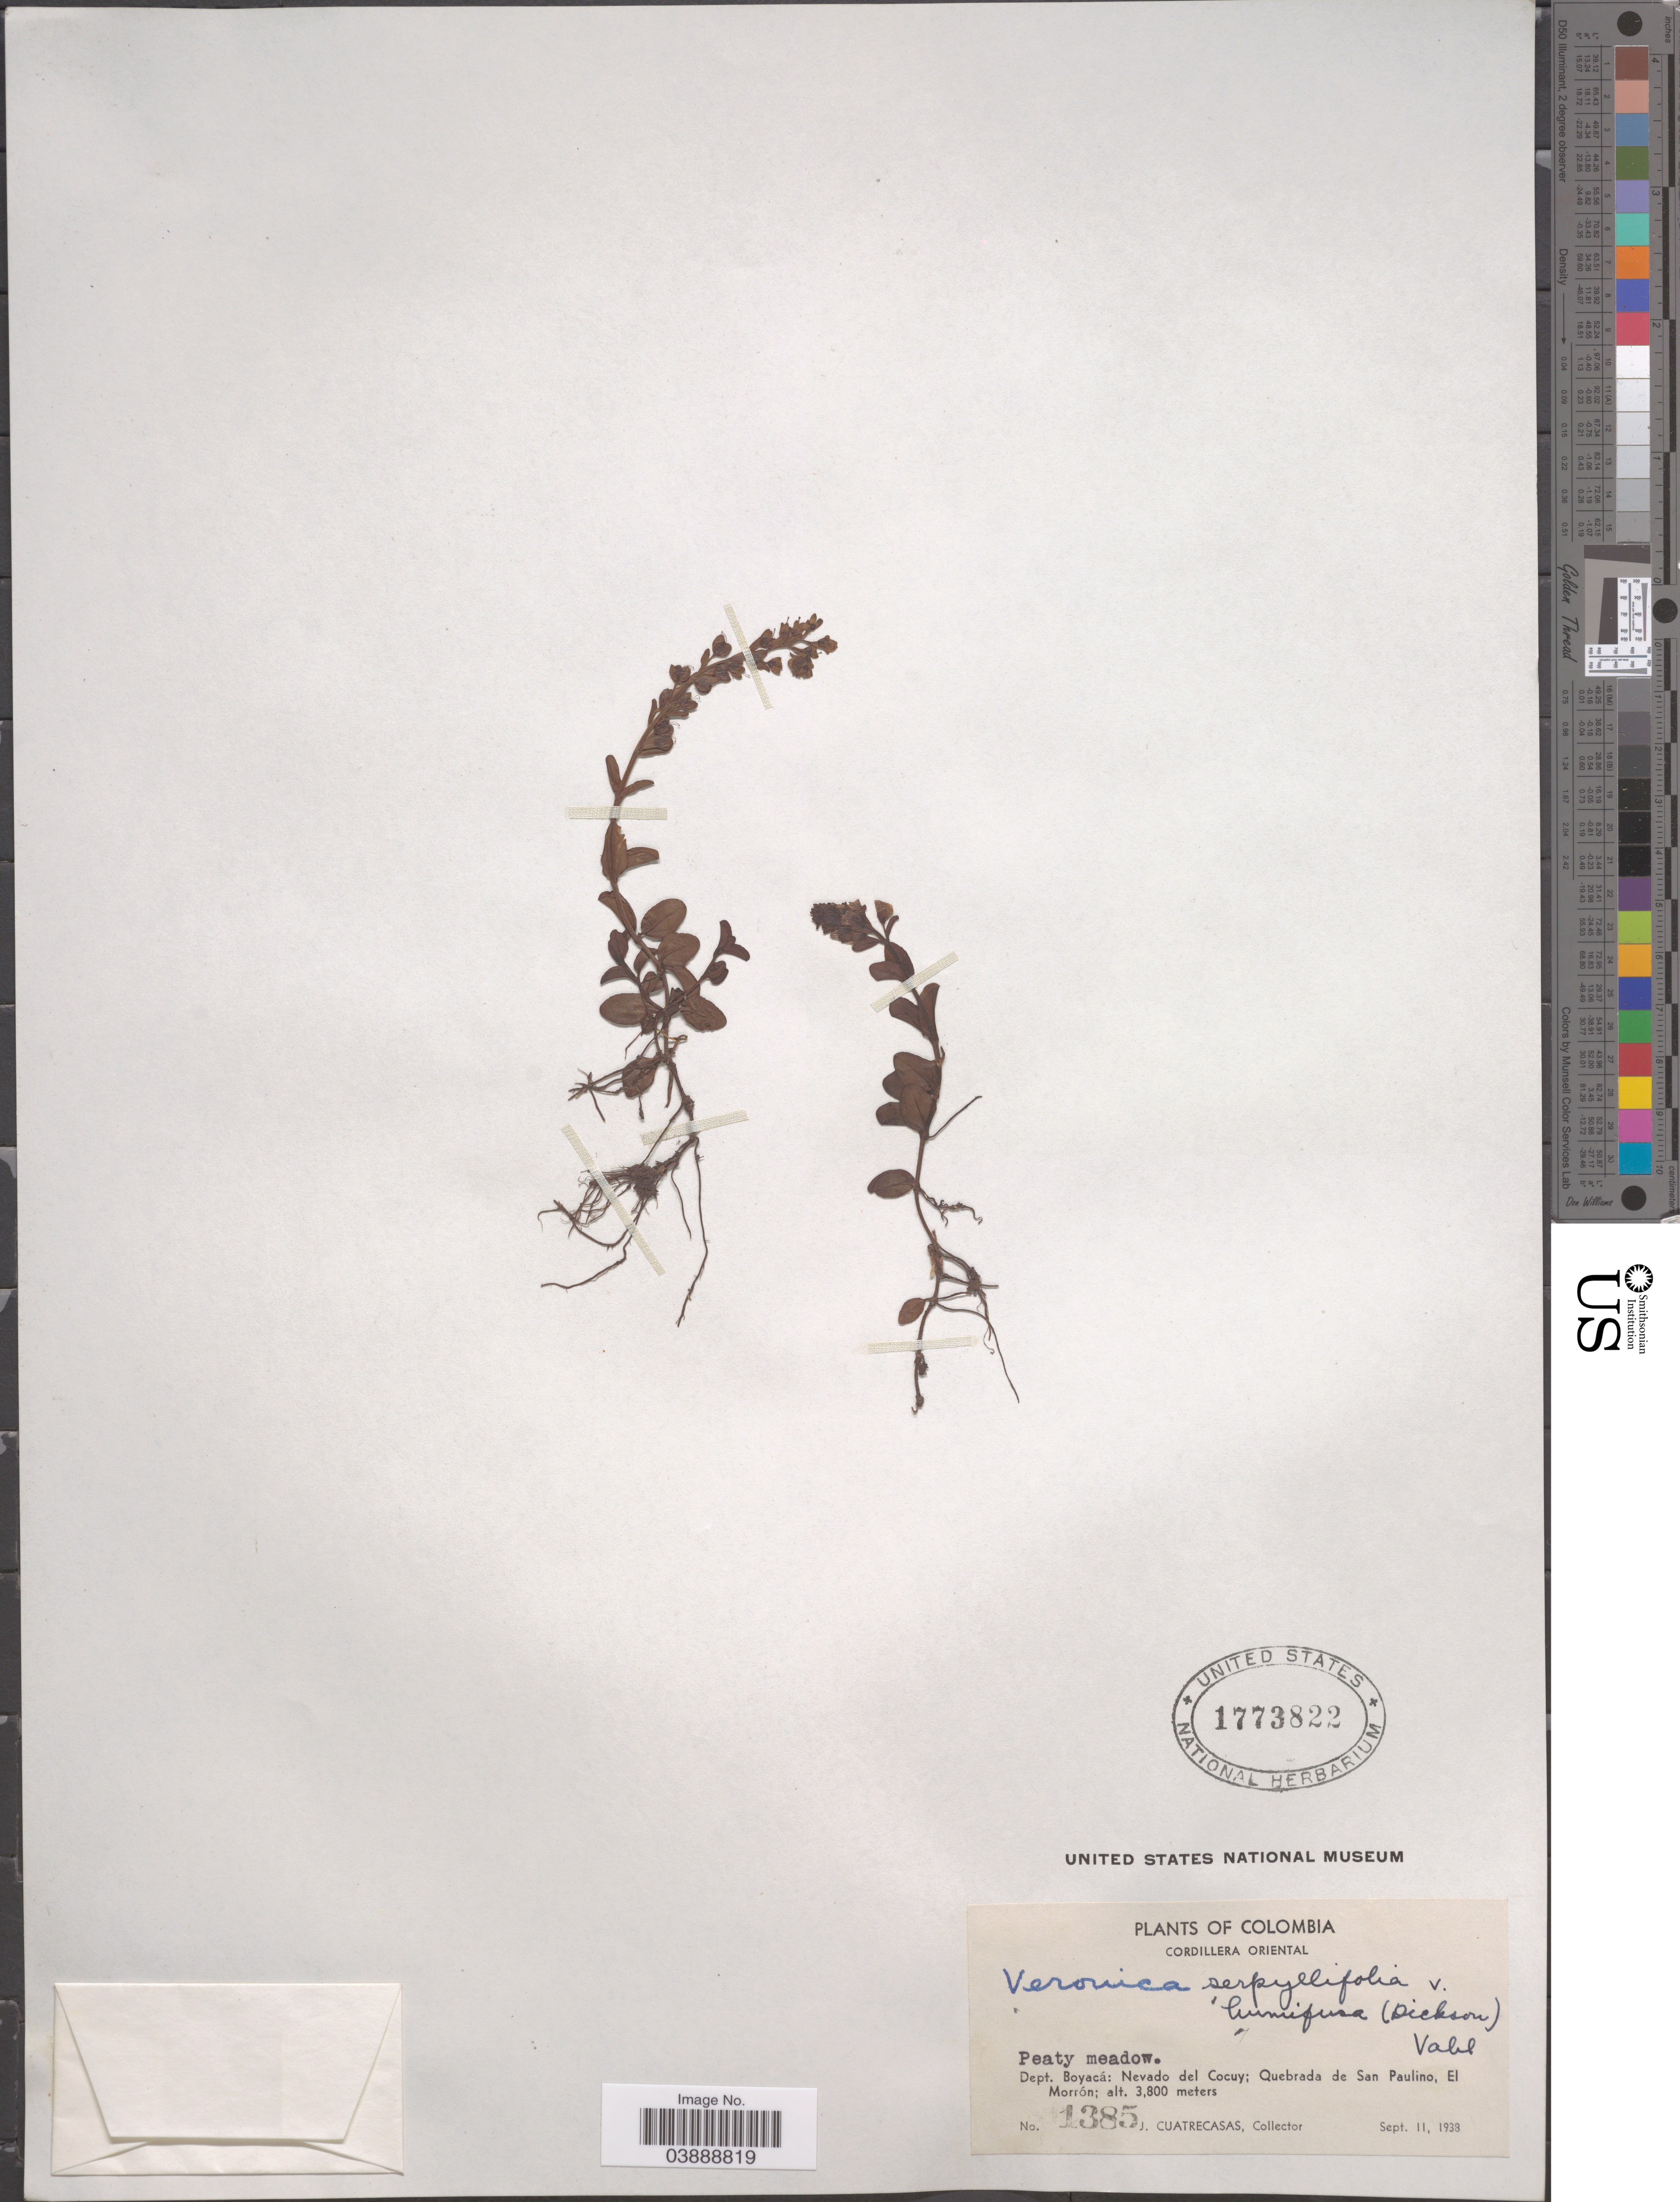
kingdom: Plantae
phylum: Tracheophyta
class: Magnoliopsida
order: Lamiales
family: Plantaginaceae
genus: Veronica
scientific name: Veronica serpyllifolia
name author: L.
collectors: J. Cuatrecasas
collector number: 1385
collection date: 1938-09-11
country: Colombia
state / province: Boyacá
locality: Cordillera Oriental. Peaty meadow. Dept. Boyacá: Nevado del Cocuy; Quebrada de San Paulino, El Morrón.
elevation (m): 3800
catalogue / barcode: US 1773822